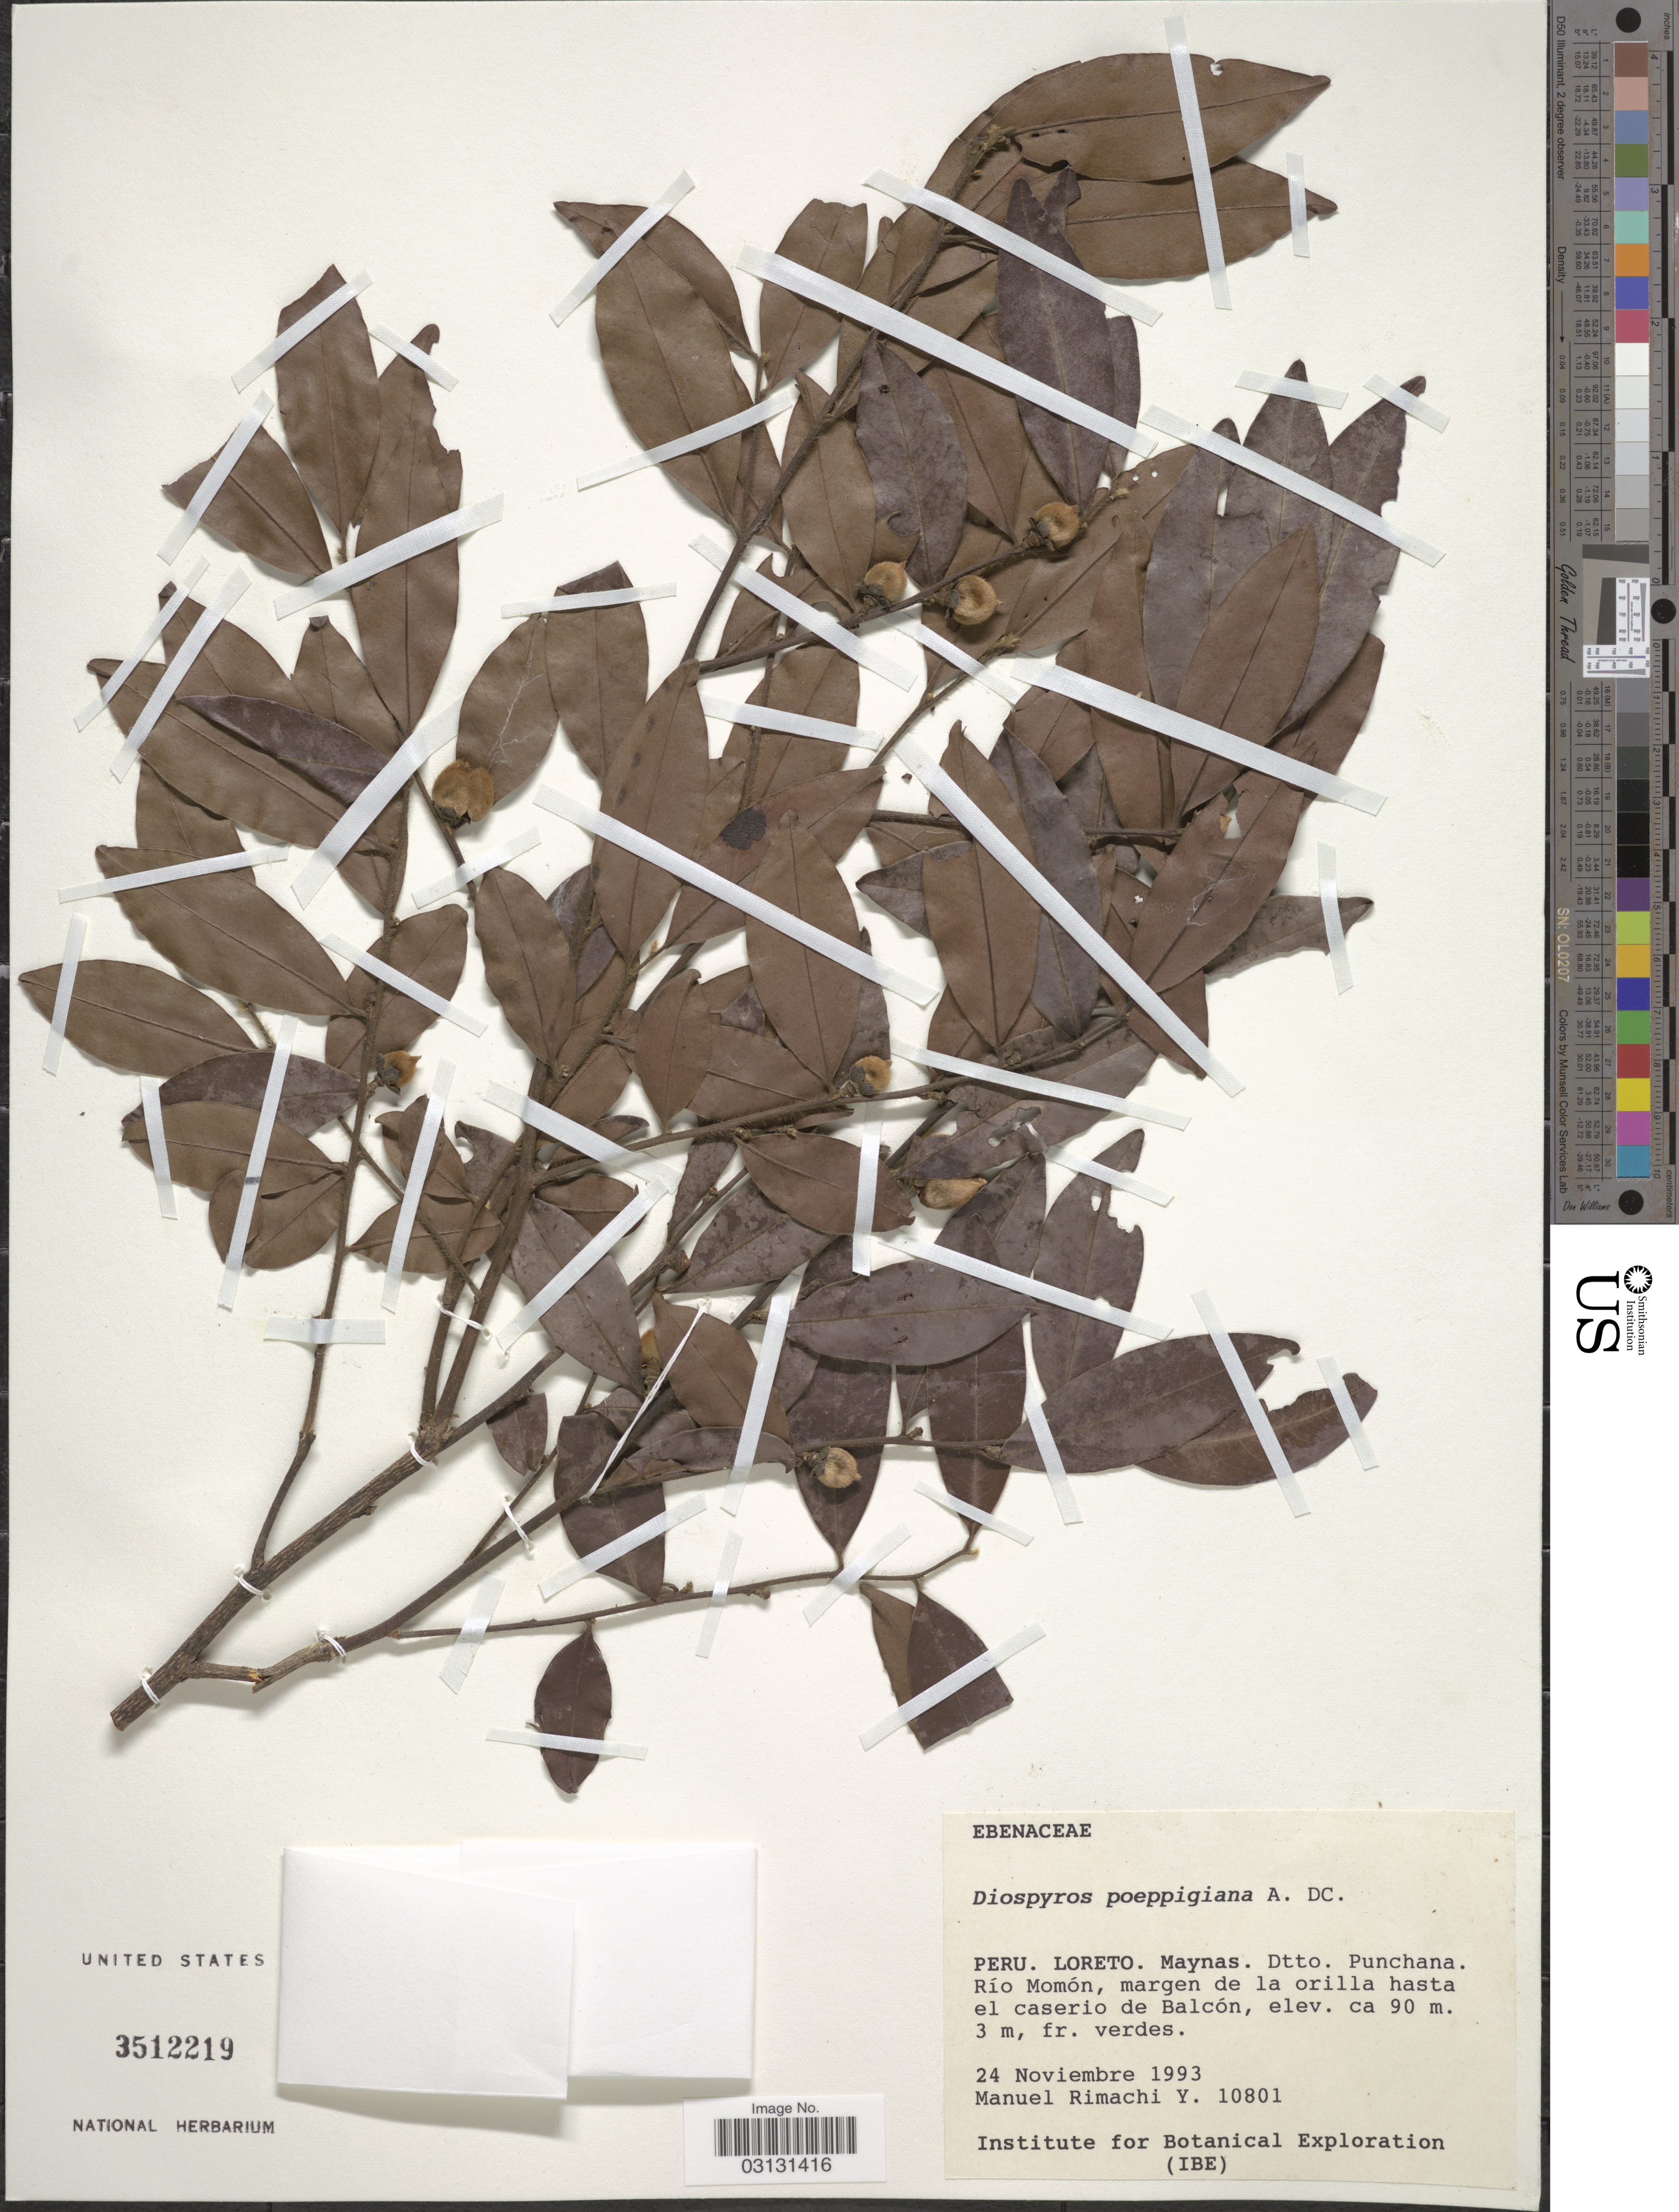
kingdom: Plantae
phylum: Tracheophyta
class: Magnoliopsida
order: Ericales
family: Ebenaceae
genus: Diospyros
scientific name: Diospyros poeppigiana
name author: A. DC.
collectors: M. Rimachi Y.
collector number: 10801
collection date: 1993-11-24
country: Peru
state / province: Loreto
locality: Maynas. Dtto. Punchana. Río Momón, margen de la orilla hasta el caserio de Balcón.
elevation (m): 90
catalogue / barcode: US 3512219